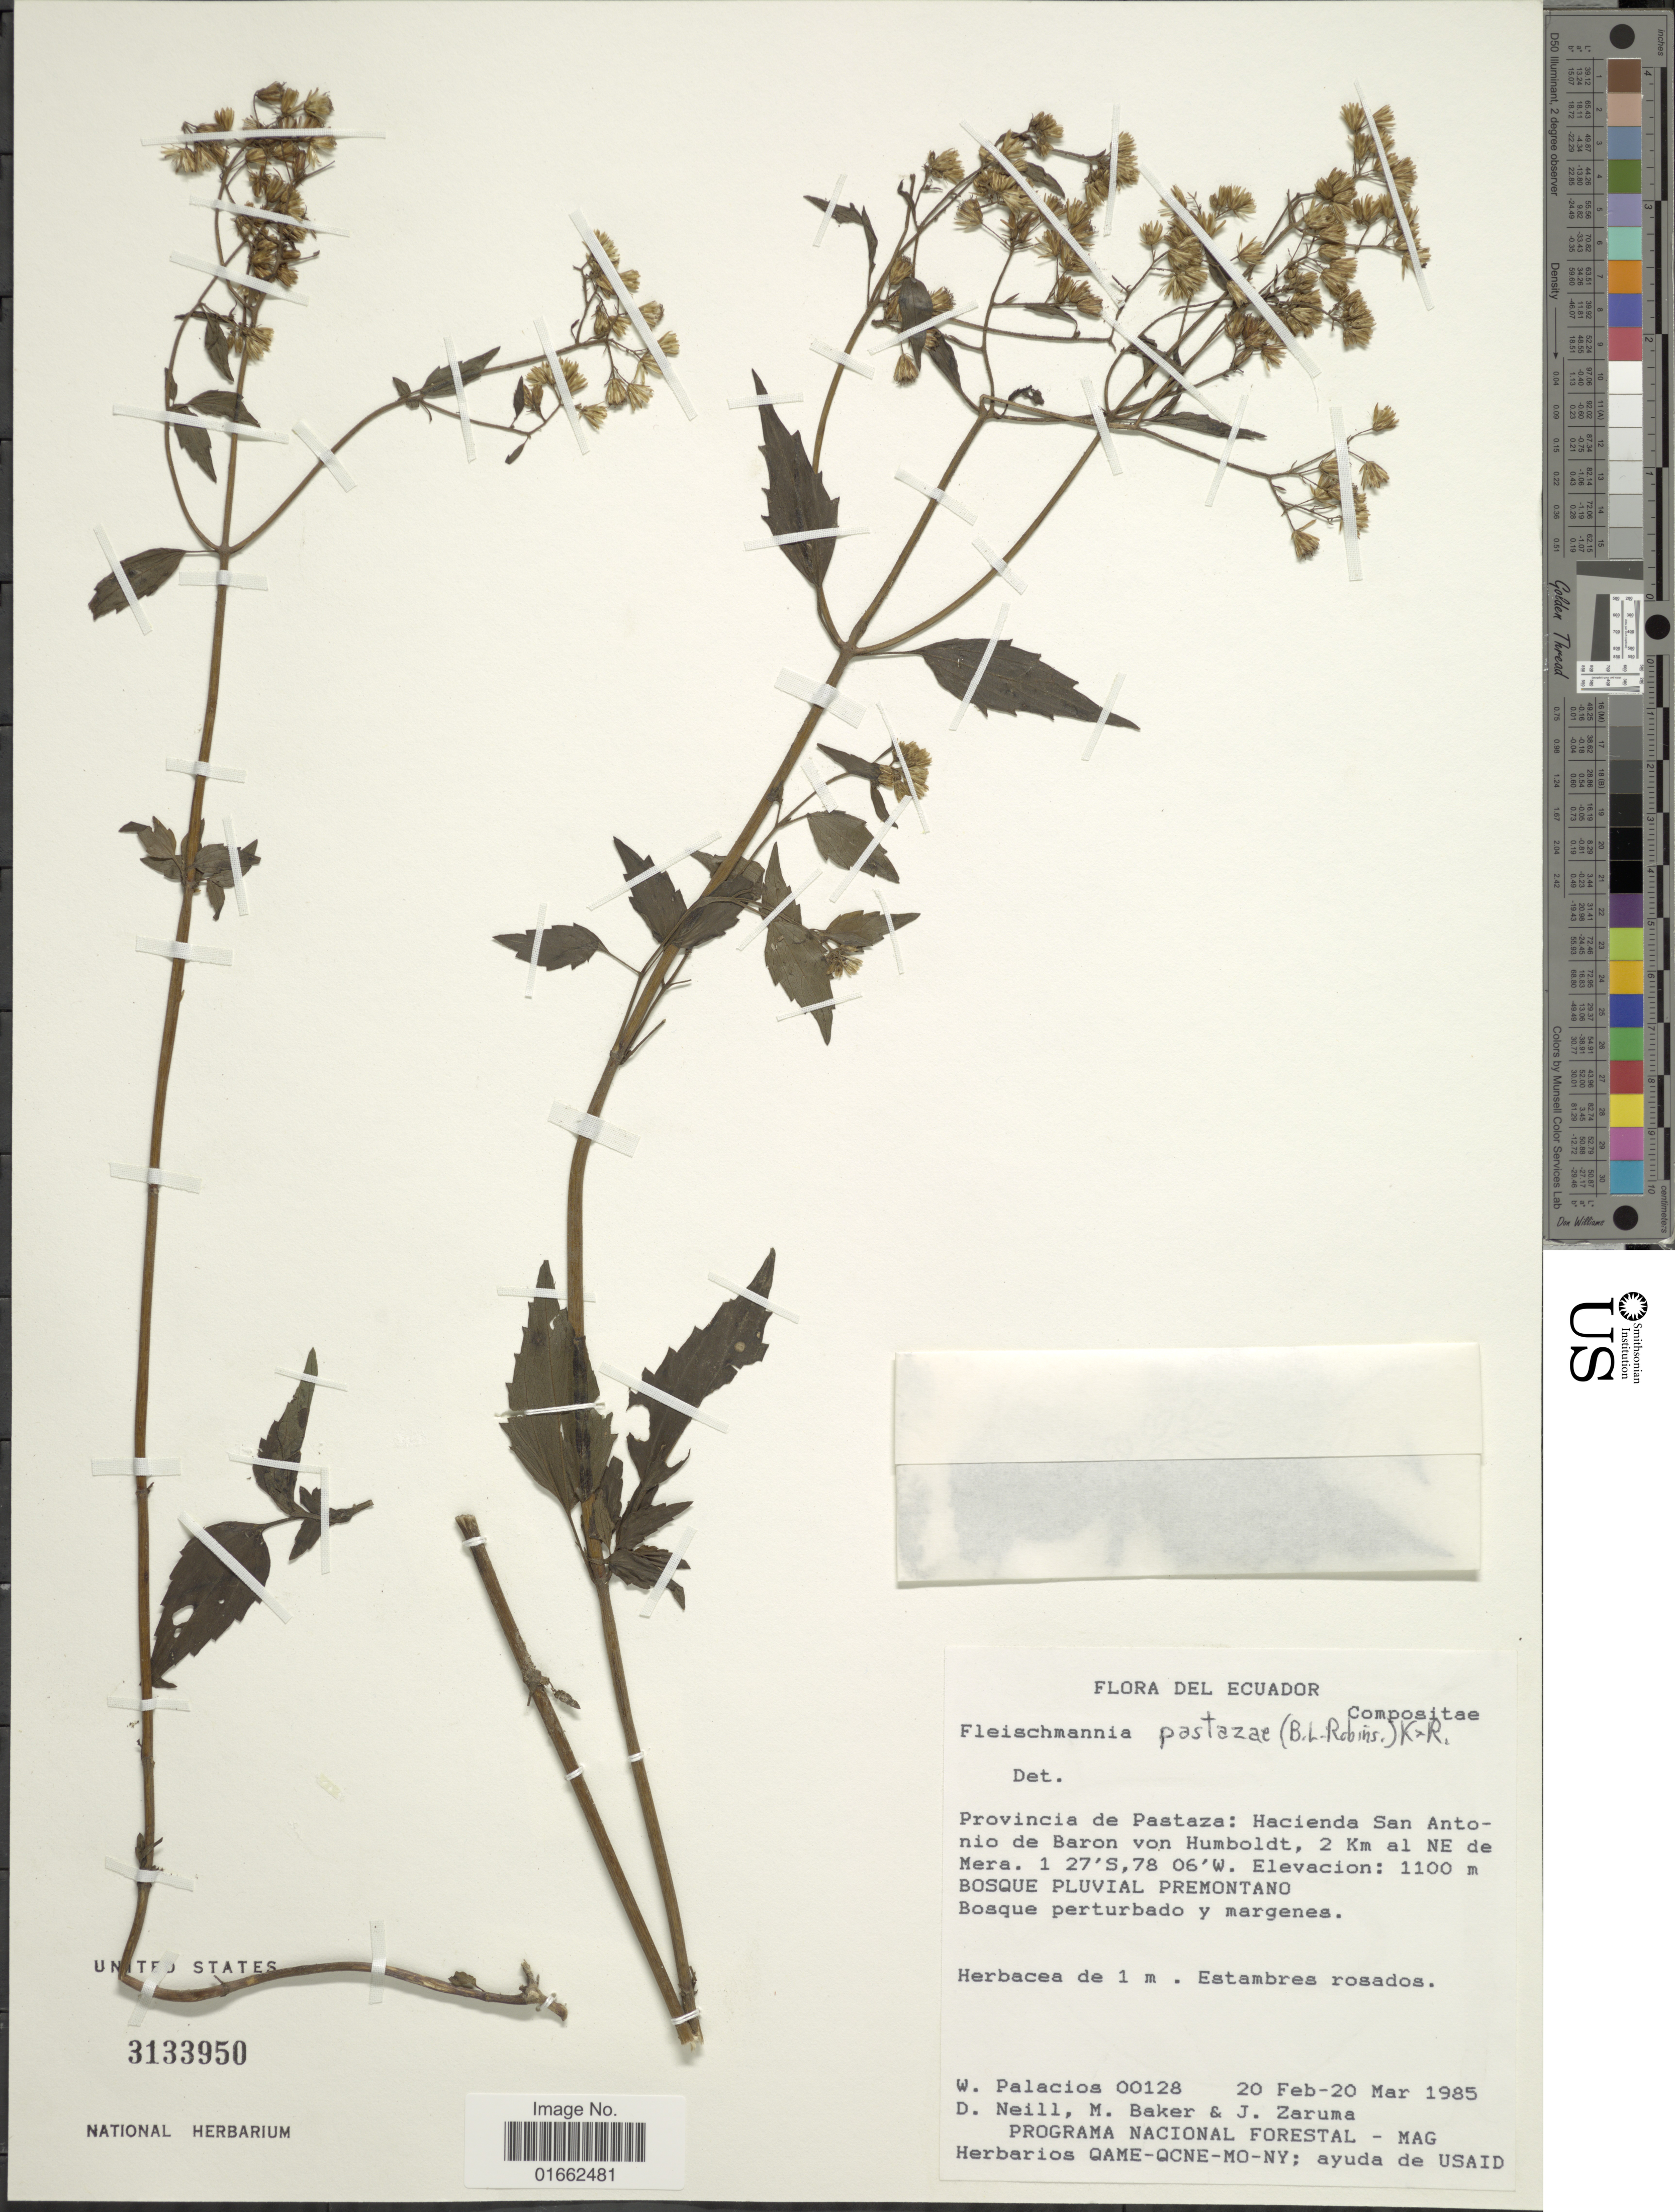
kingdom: Plantae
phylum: Tracheophyta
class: Magnoliopsida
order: Asterales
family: Asteraceae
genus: Fleischmannia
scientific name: Fleischmannia pastazae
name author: (B.L. Rob.) R.M. King & H. Rob.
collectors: W. Palacios, D. Neill, M. Baker & J. Zaruma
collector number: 00128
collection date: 1985-02-20/1985-03-20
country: Ecuador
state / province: Pastaza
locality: Provincia de Pastaza: Hacienda San Antonio de Baron von Humboldt, 2 Km al NE de Mera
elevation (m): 1100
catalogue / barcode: US 3133950